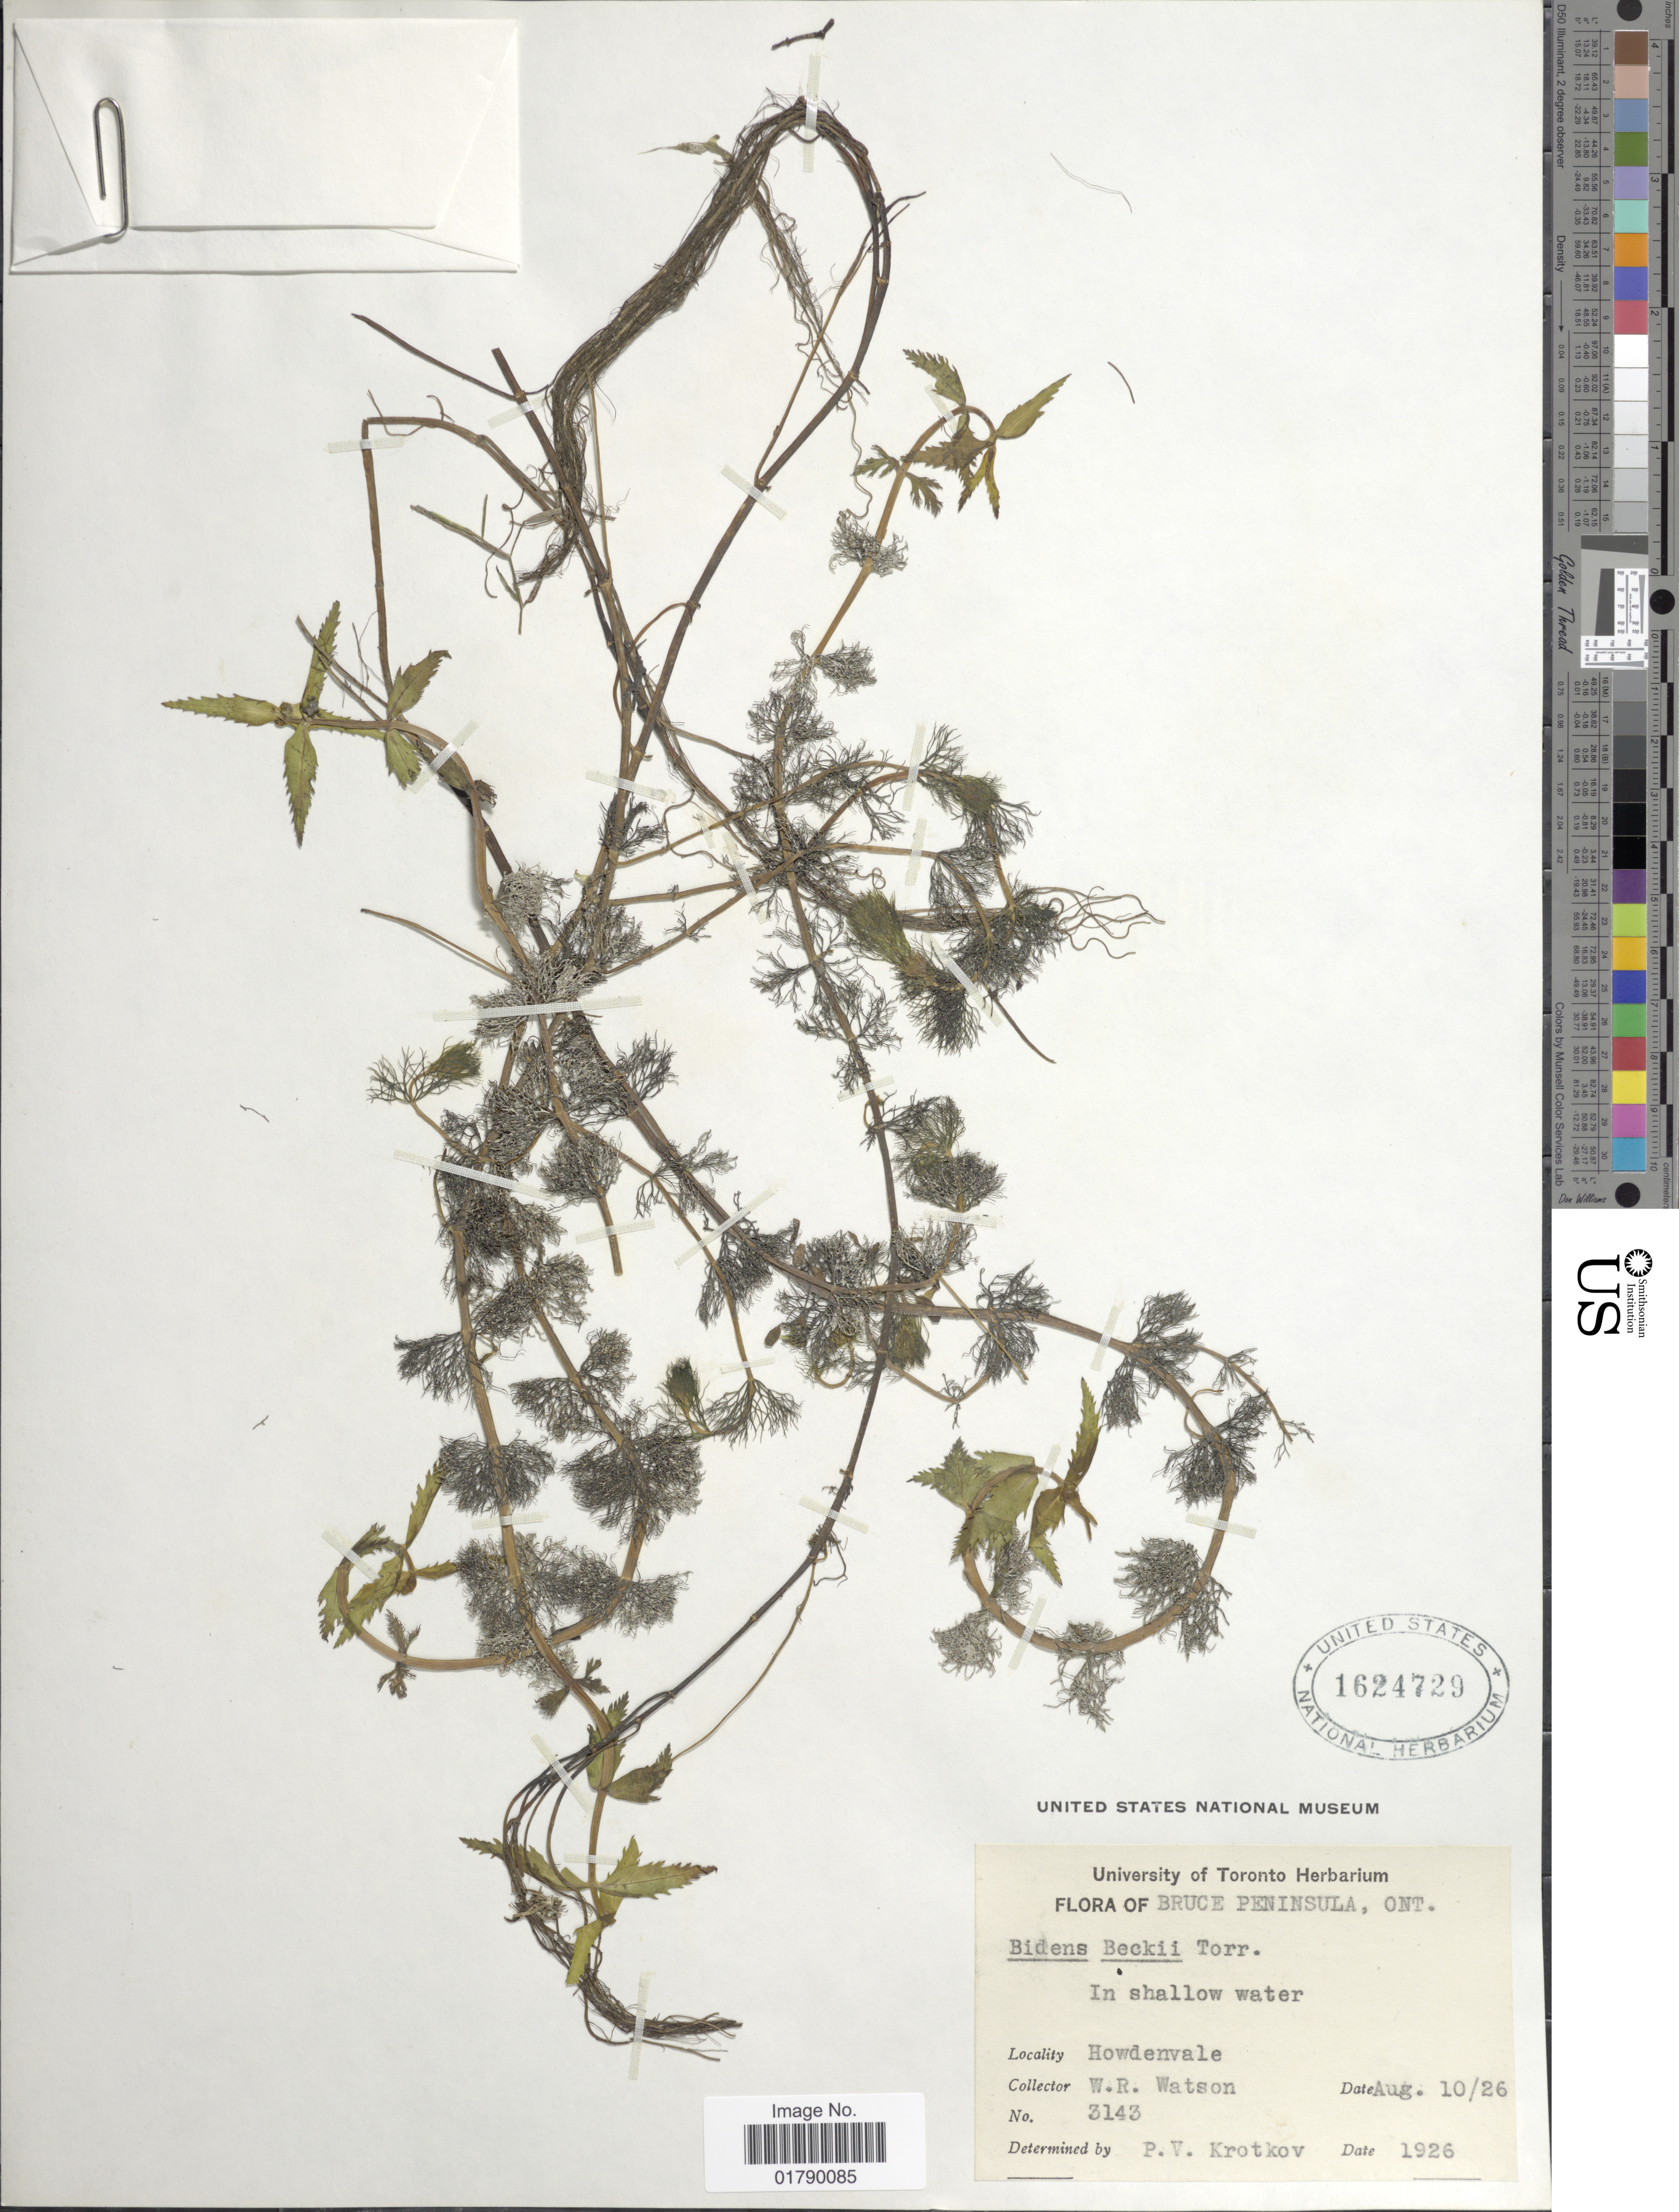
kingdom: Plantae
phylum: Tracheophyta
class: Magnoliopsida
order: Asterales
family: Asteraceae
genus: Megalodonta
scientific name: Megalodonta sp.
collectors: W. R. Watson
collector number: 3143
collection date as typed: Transcribed d/m/y: 10/8/26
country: Canada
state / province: Ontario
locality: Bruce Peninsula, Howdenvale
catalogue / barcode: US 1624729